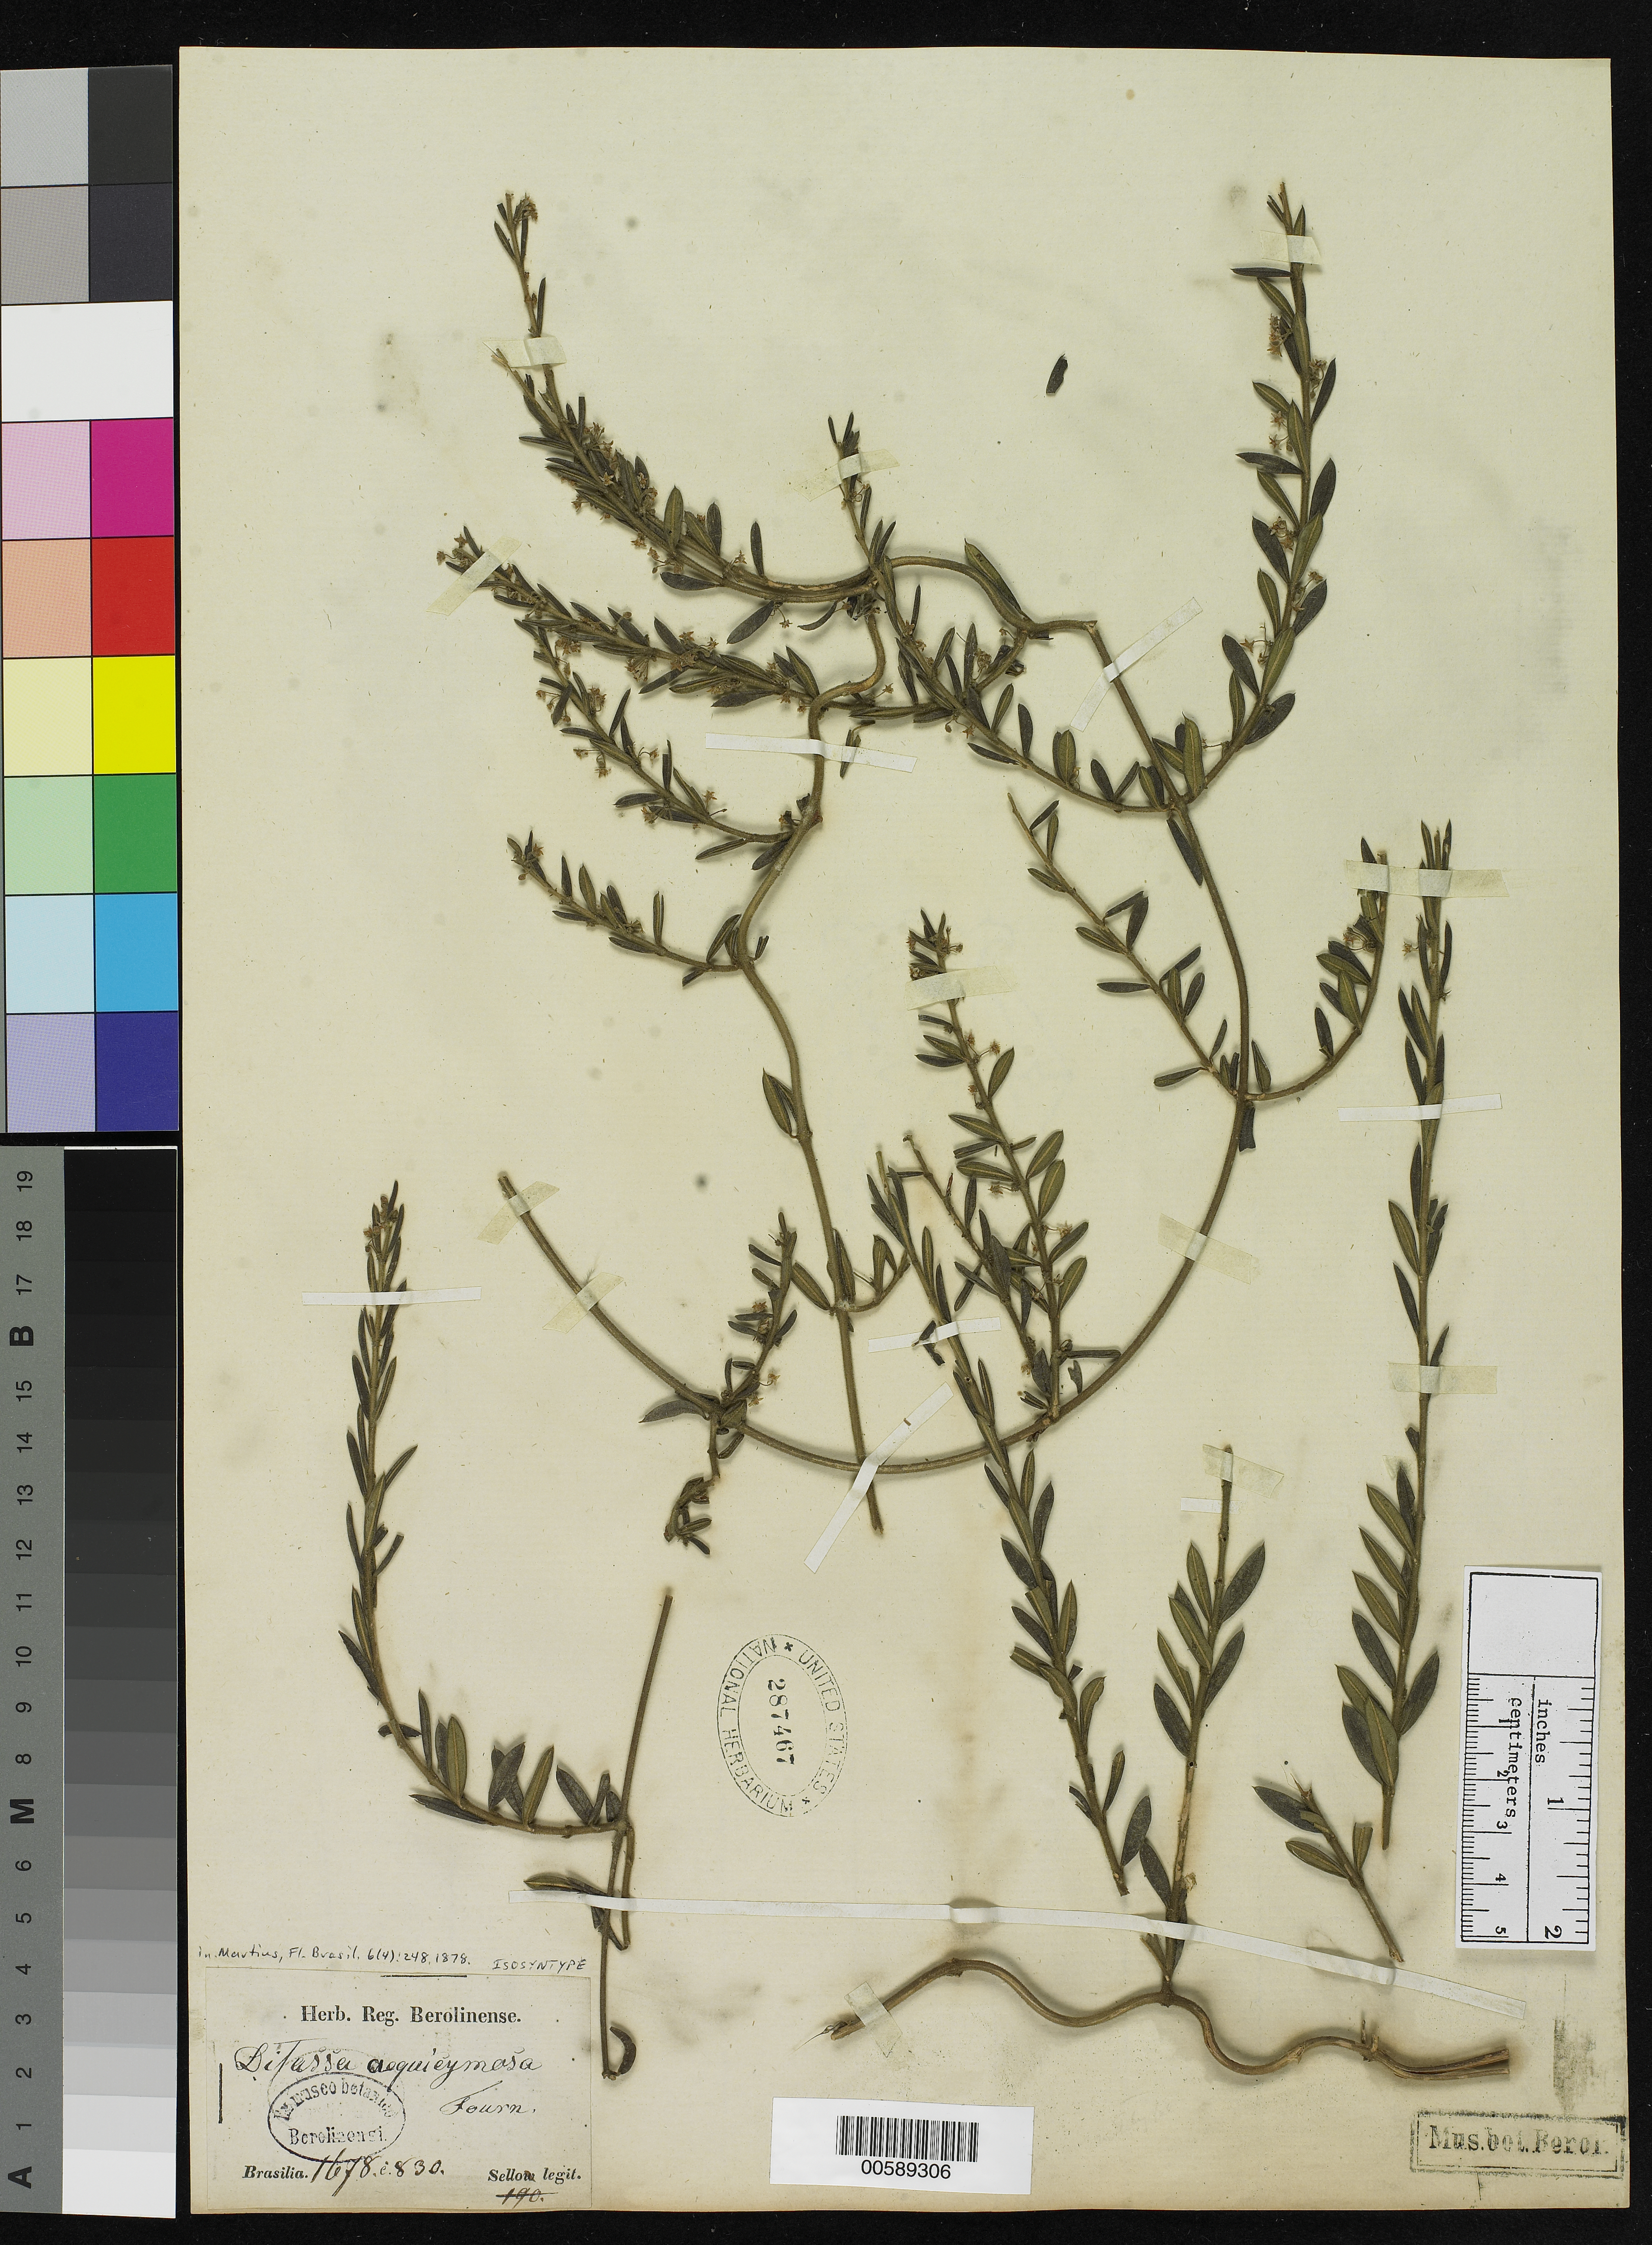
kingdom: Plantae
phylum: Tracheophyta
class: Magnoliopsida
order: Gentianales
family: Apocynaceae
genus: Ditassa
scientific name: Ditassa aequicymosa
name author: E. Fourn. in Mart.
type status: Isosyntype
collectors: F. Sellow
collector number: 1678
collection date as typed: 1830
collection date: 1830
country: Brazil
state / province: Minas Gerais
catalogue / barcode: US 287467